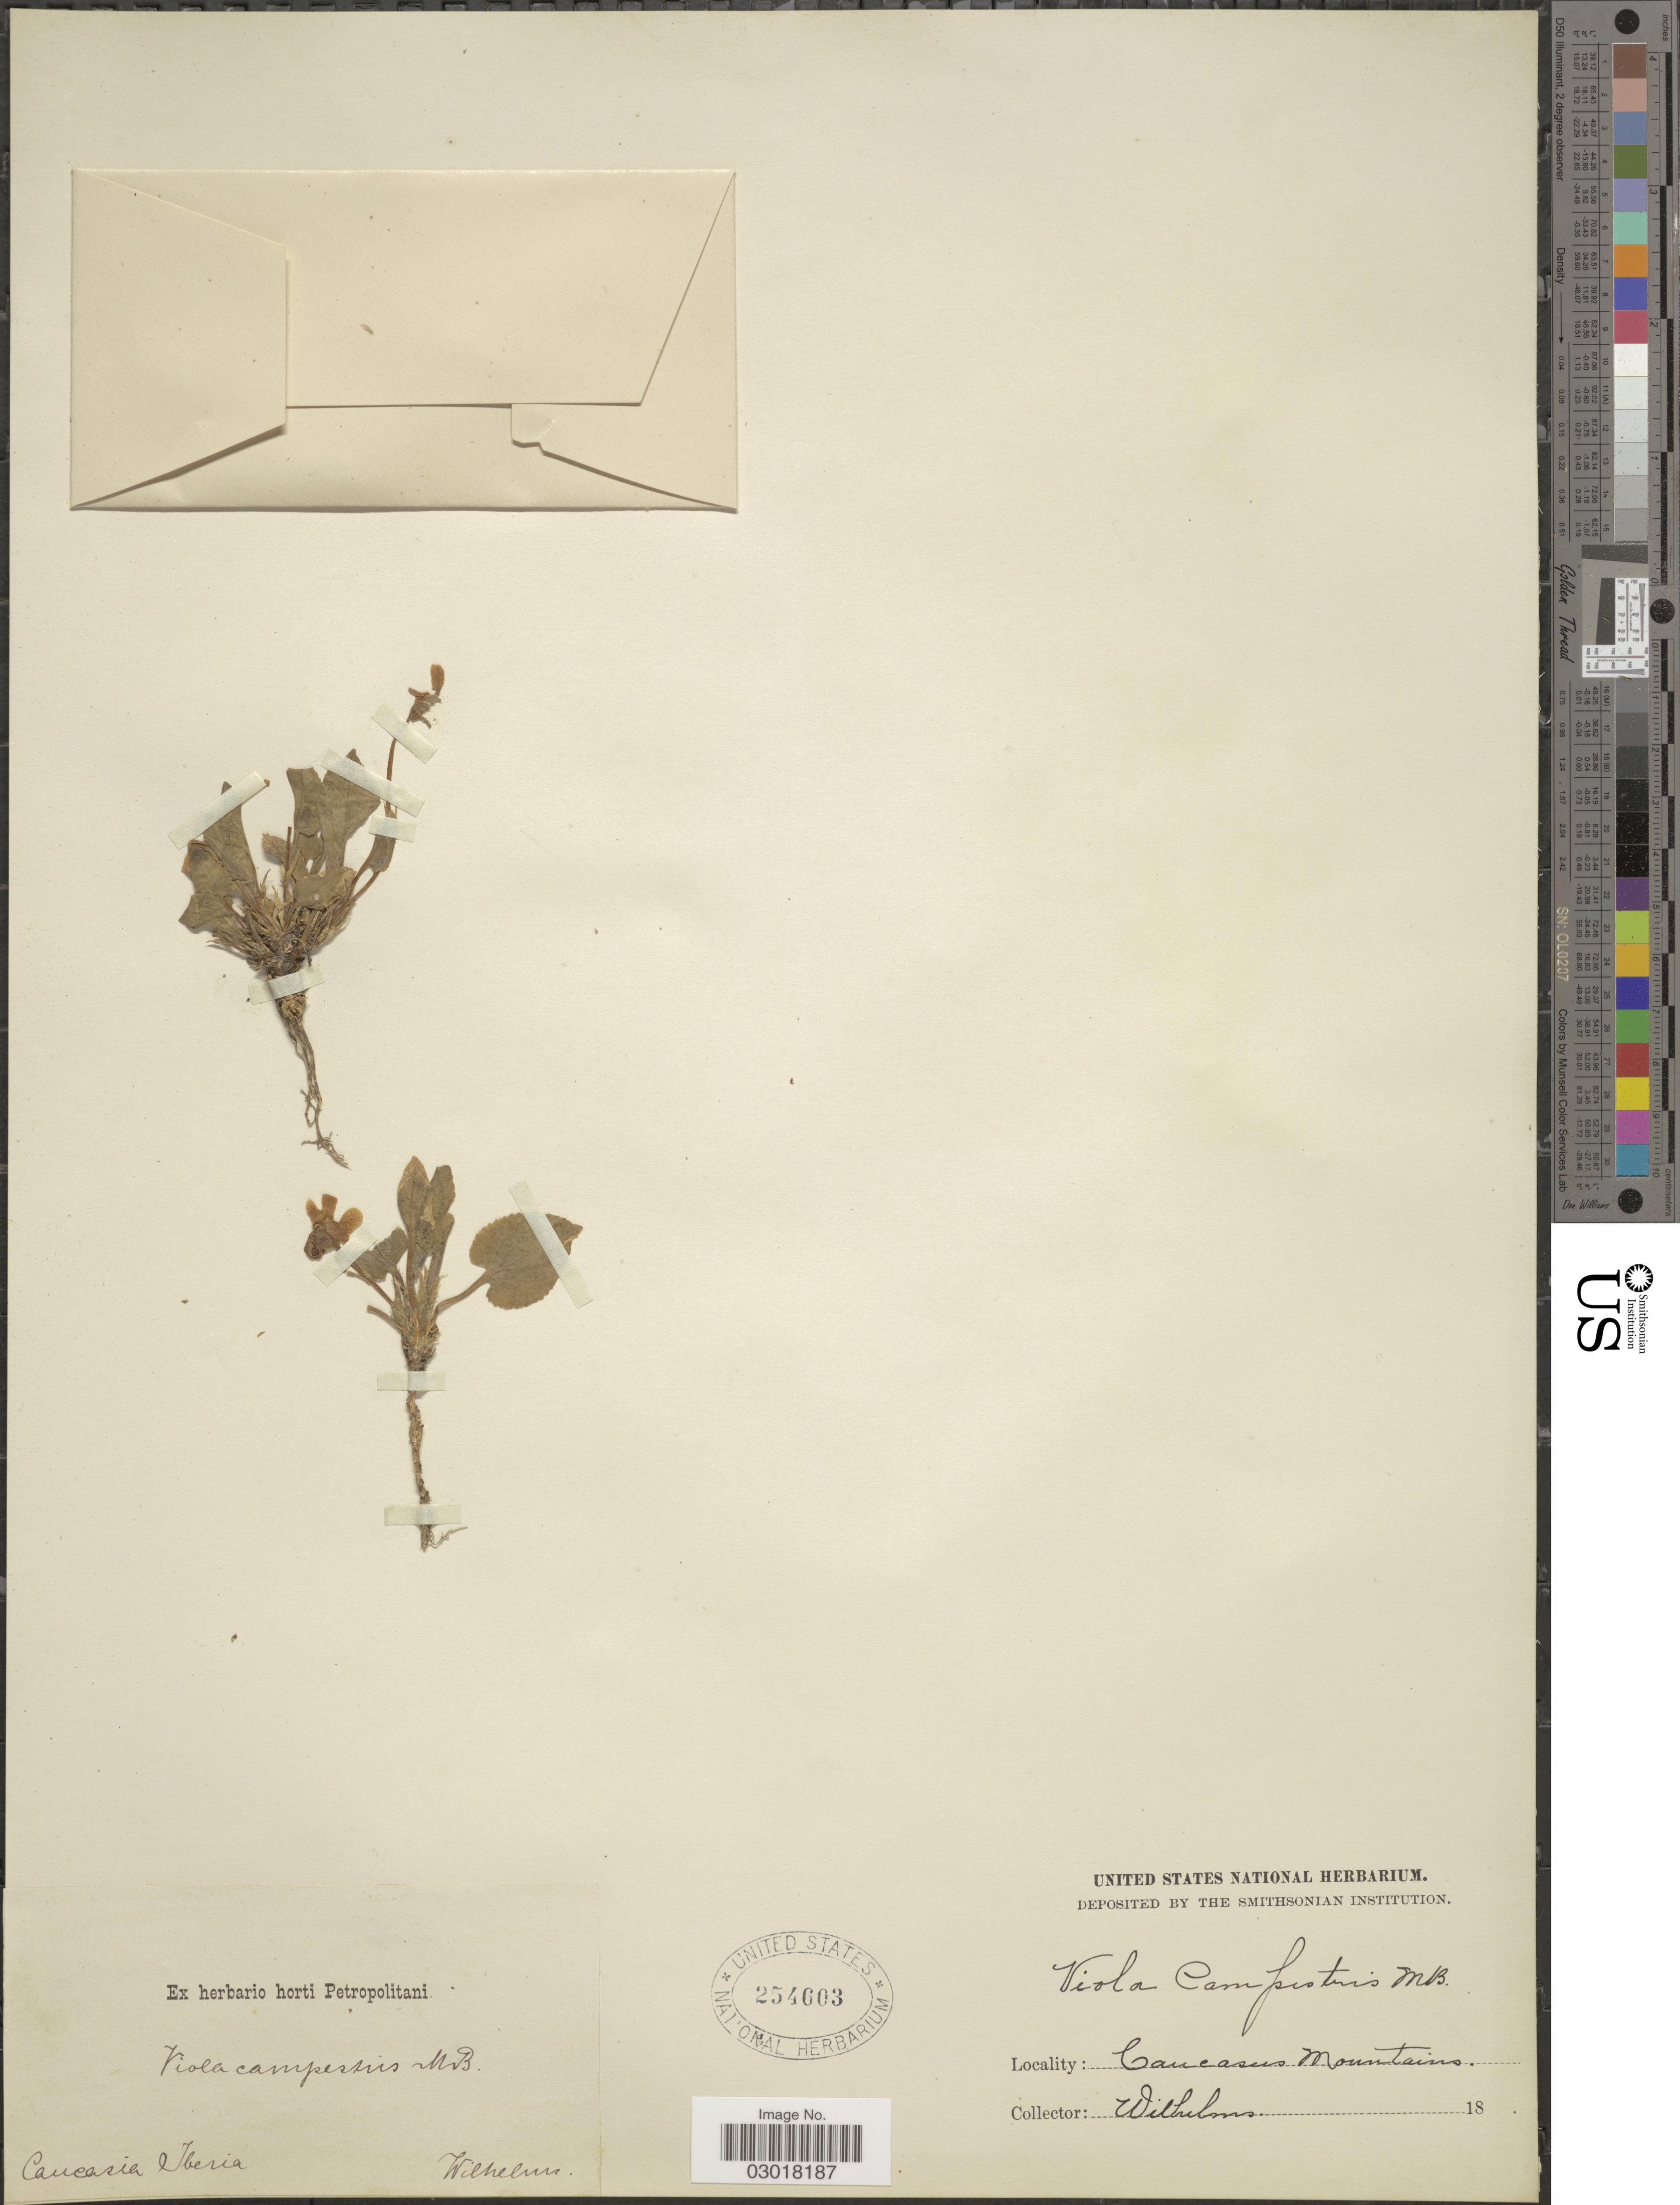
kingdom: Plantae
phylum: Tracheophyta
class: Magnoliopsida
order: Malpighiales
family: Violaceae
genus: Viola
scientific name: Viola campestris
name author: M. Bieb.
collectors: C. Wilhelms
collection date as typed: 18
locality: Caucasia Iberia. Caucasus Mountains.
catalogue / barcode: US 254603